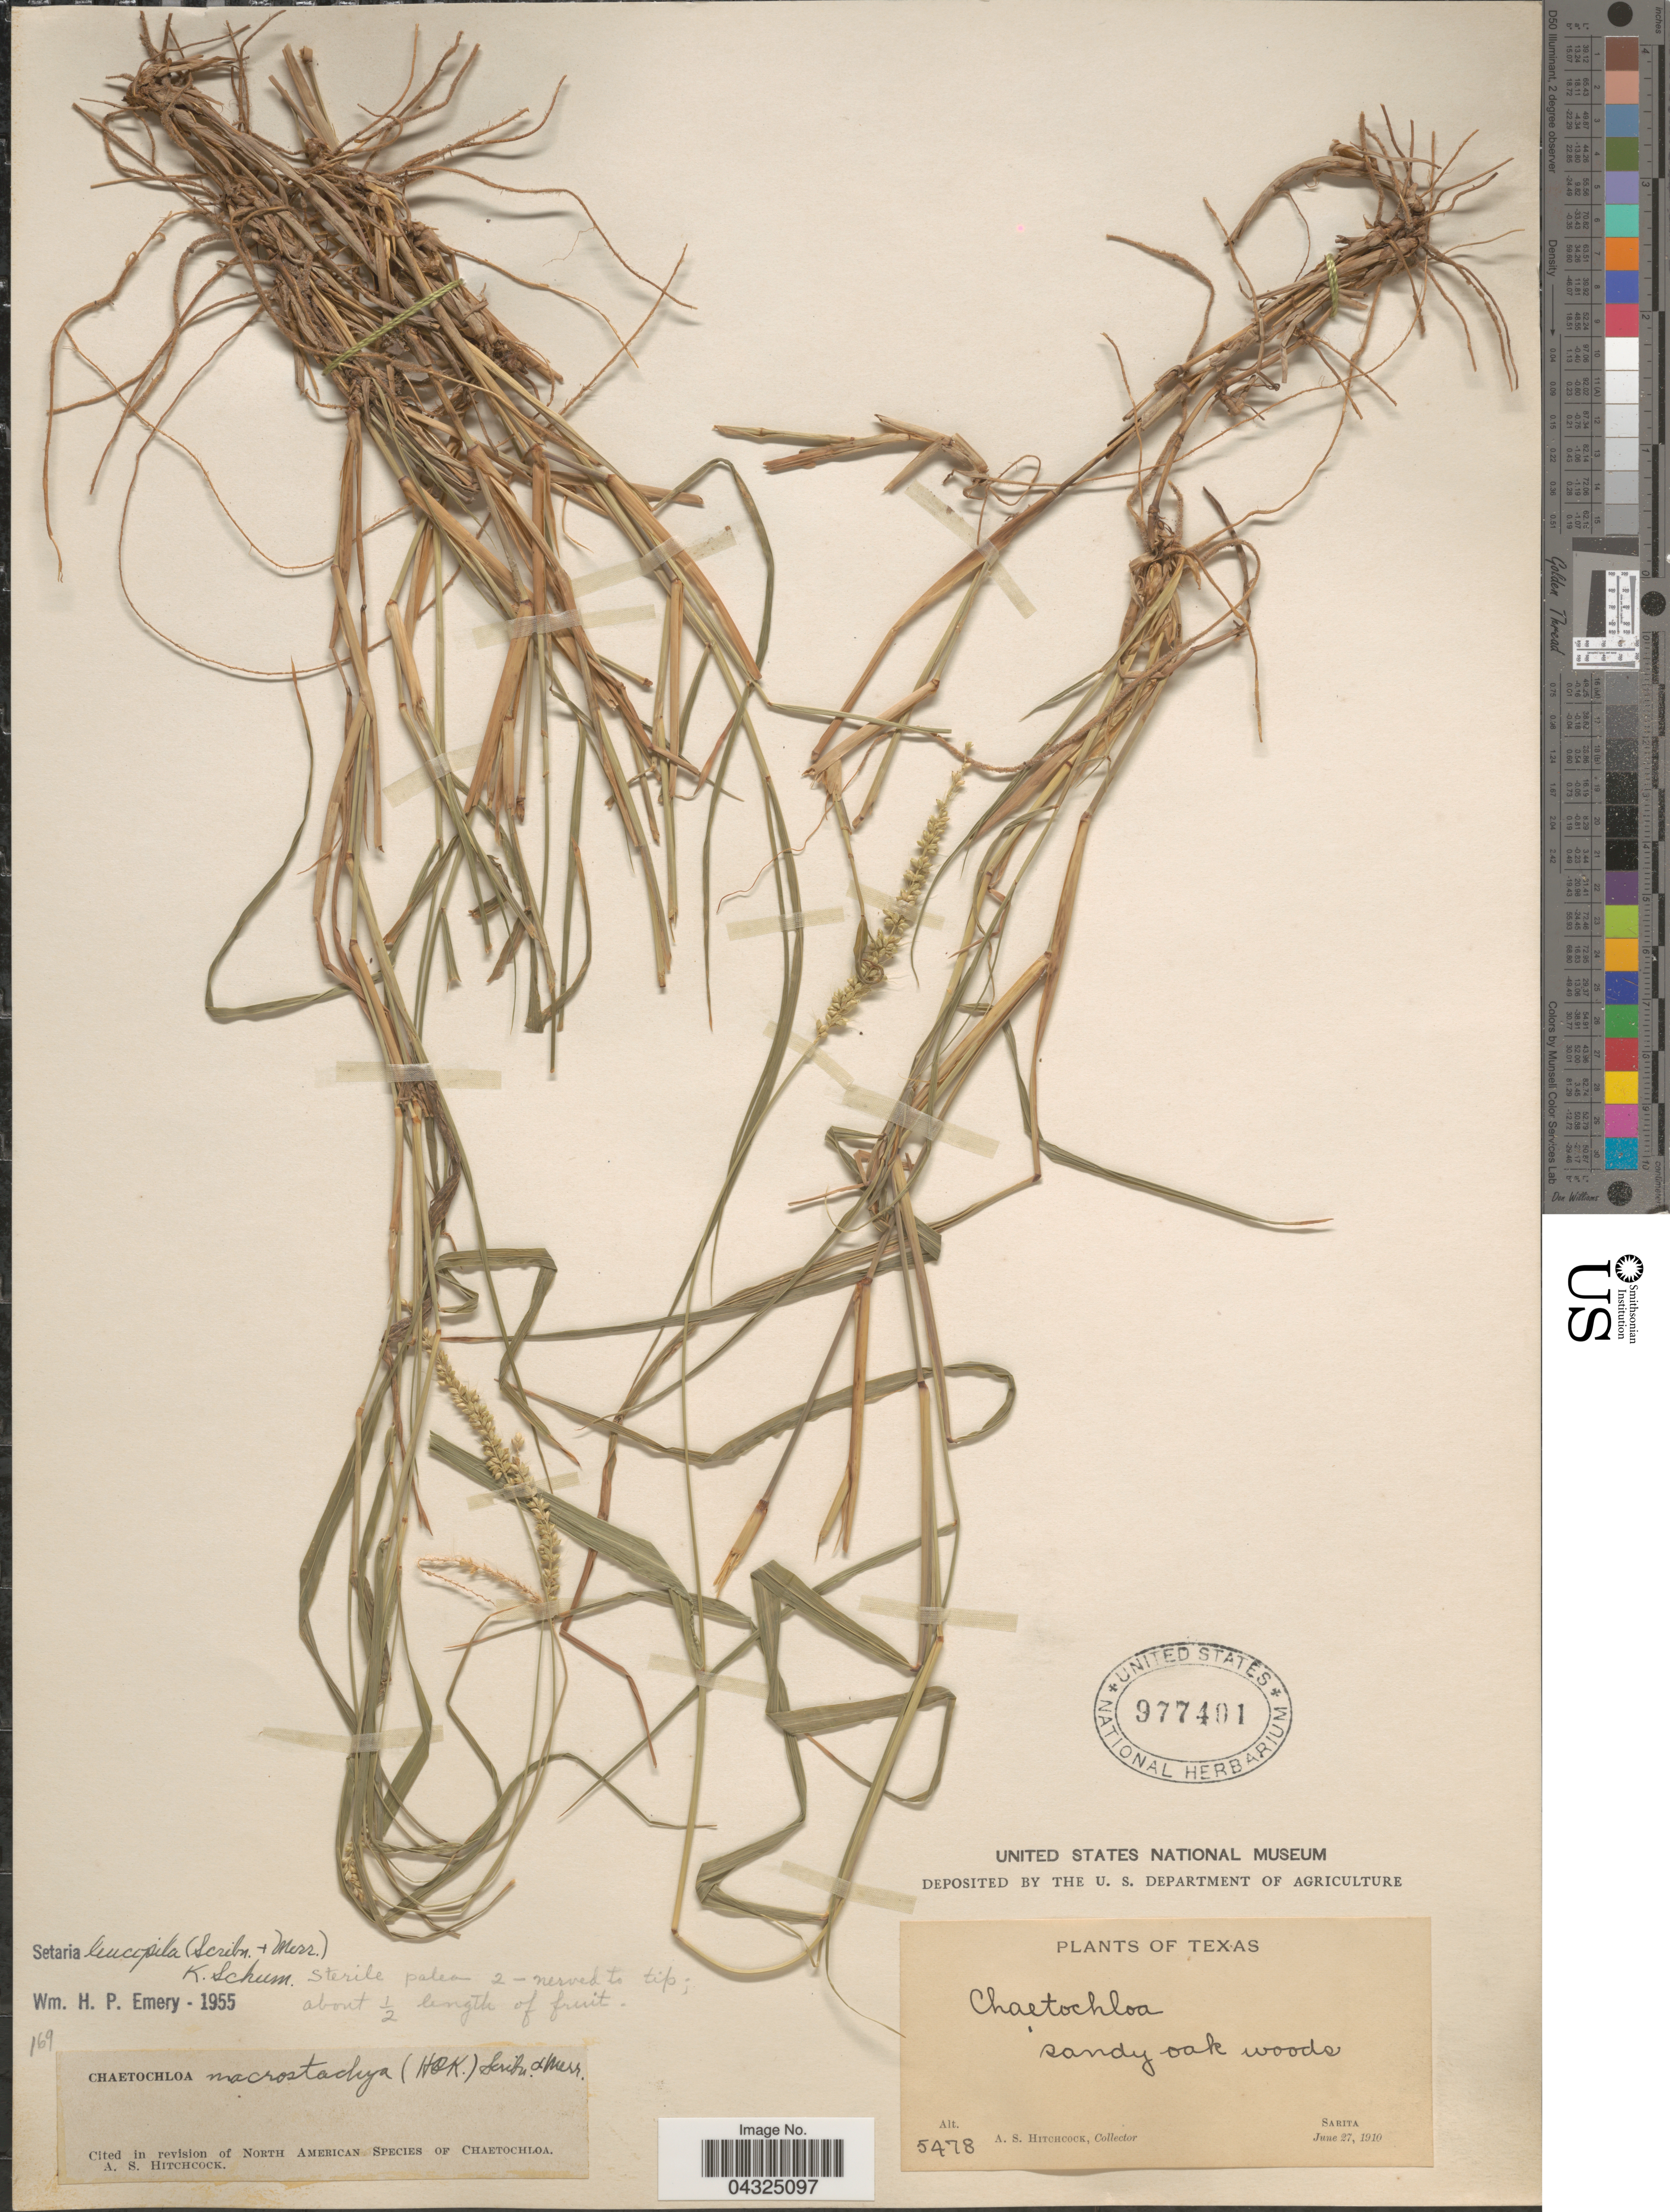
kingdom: Plantae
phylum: Tracheophyta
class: Liliopsida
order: Poales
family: Poaceae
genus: Setaria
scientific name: Setaria leucopila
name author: (Scribn. & Merr.) K. Schum.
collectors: A. S. Hitchcock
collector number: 5478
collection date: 1910-06-27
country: United States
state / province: Texas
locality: Sandy oak woods. Sarita.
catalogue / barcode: US 977401